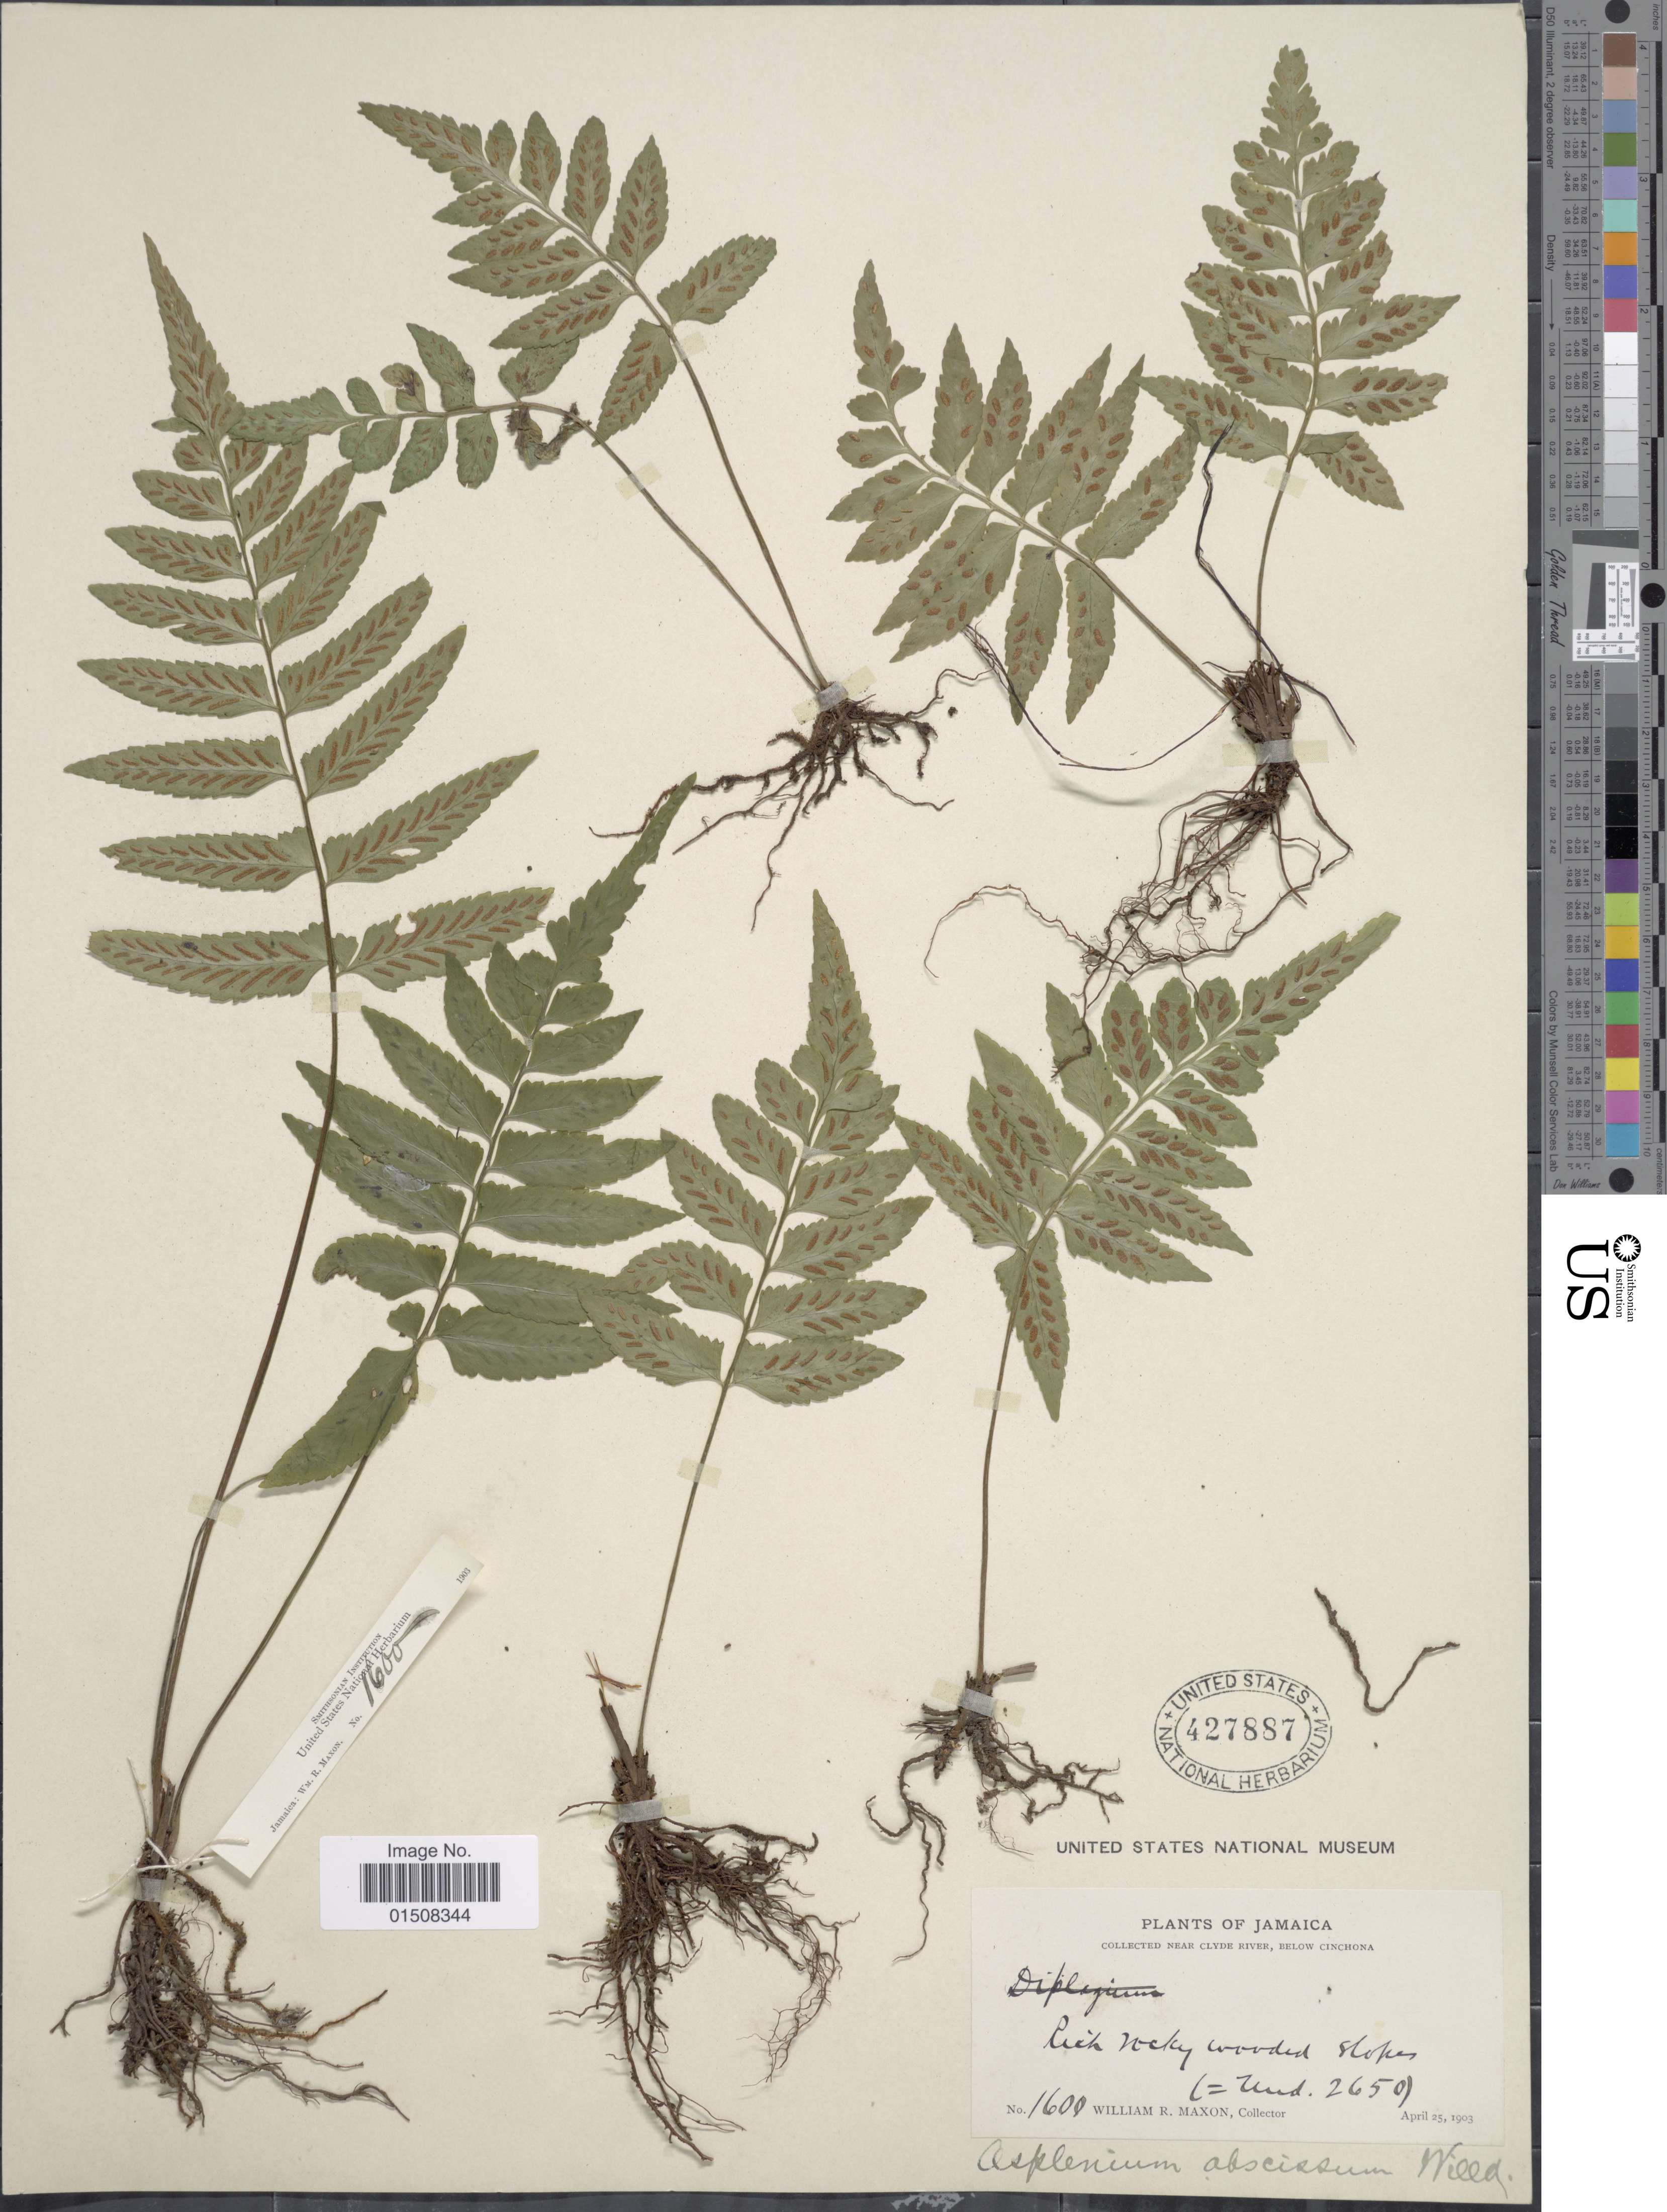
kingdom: Plantae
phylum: Tracheophyta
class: Polypodiopsida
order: Polypodiales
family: Aspleniaceae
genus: Asplenium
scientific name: Asplenium abscissum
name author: Willd.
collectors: W. R. Maxon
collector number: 1600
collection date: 1903-04-25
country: Jamaica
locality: Near Clyde River, Below Cinchona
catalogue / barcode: US 427887